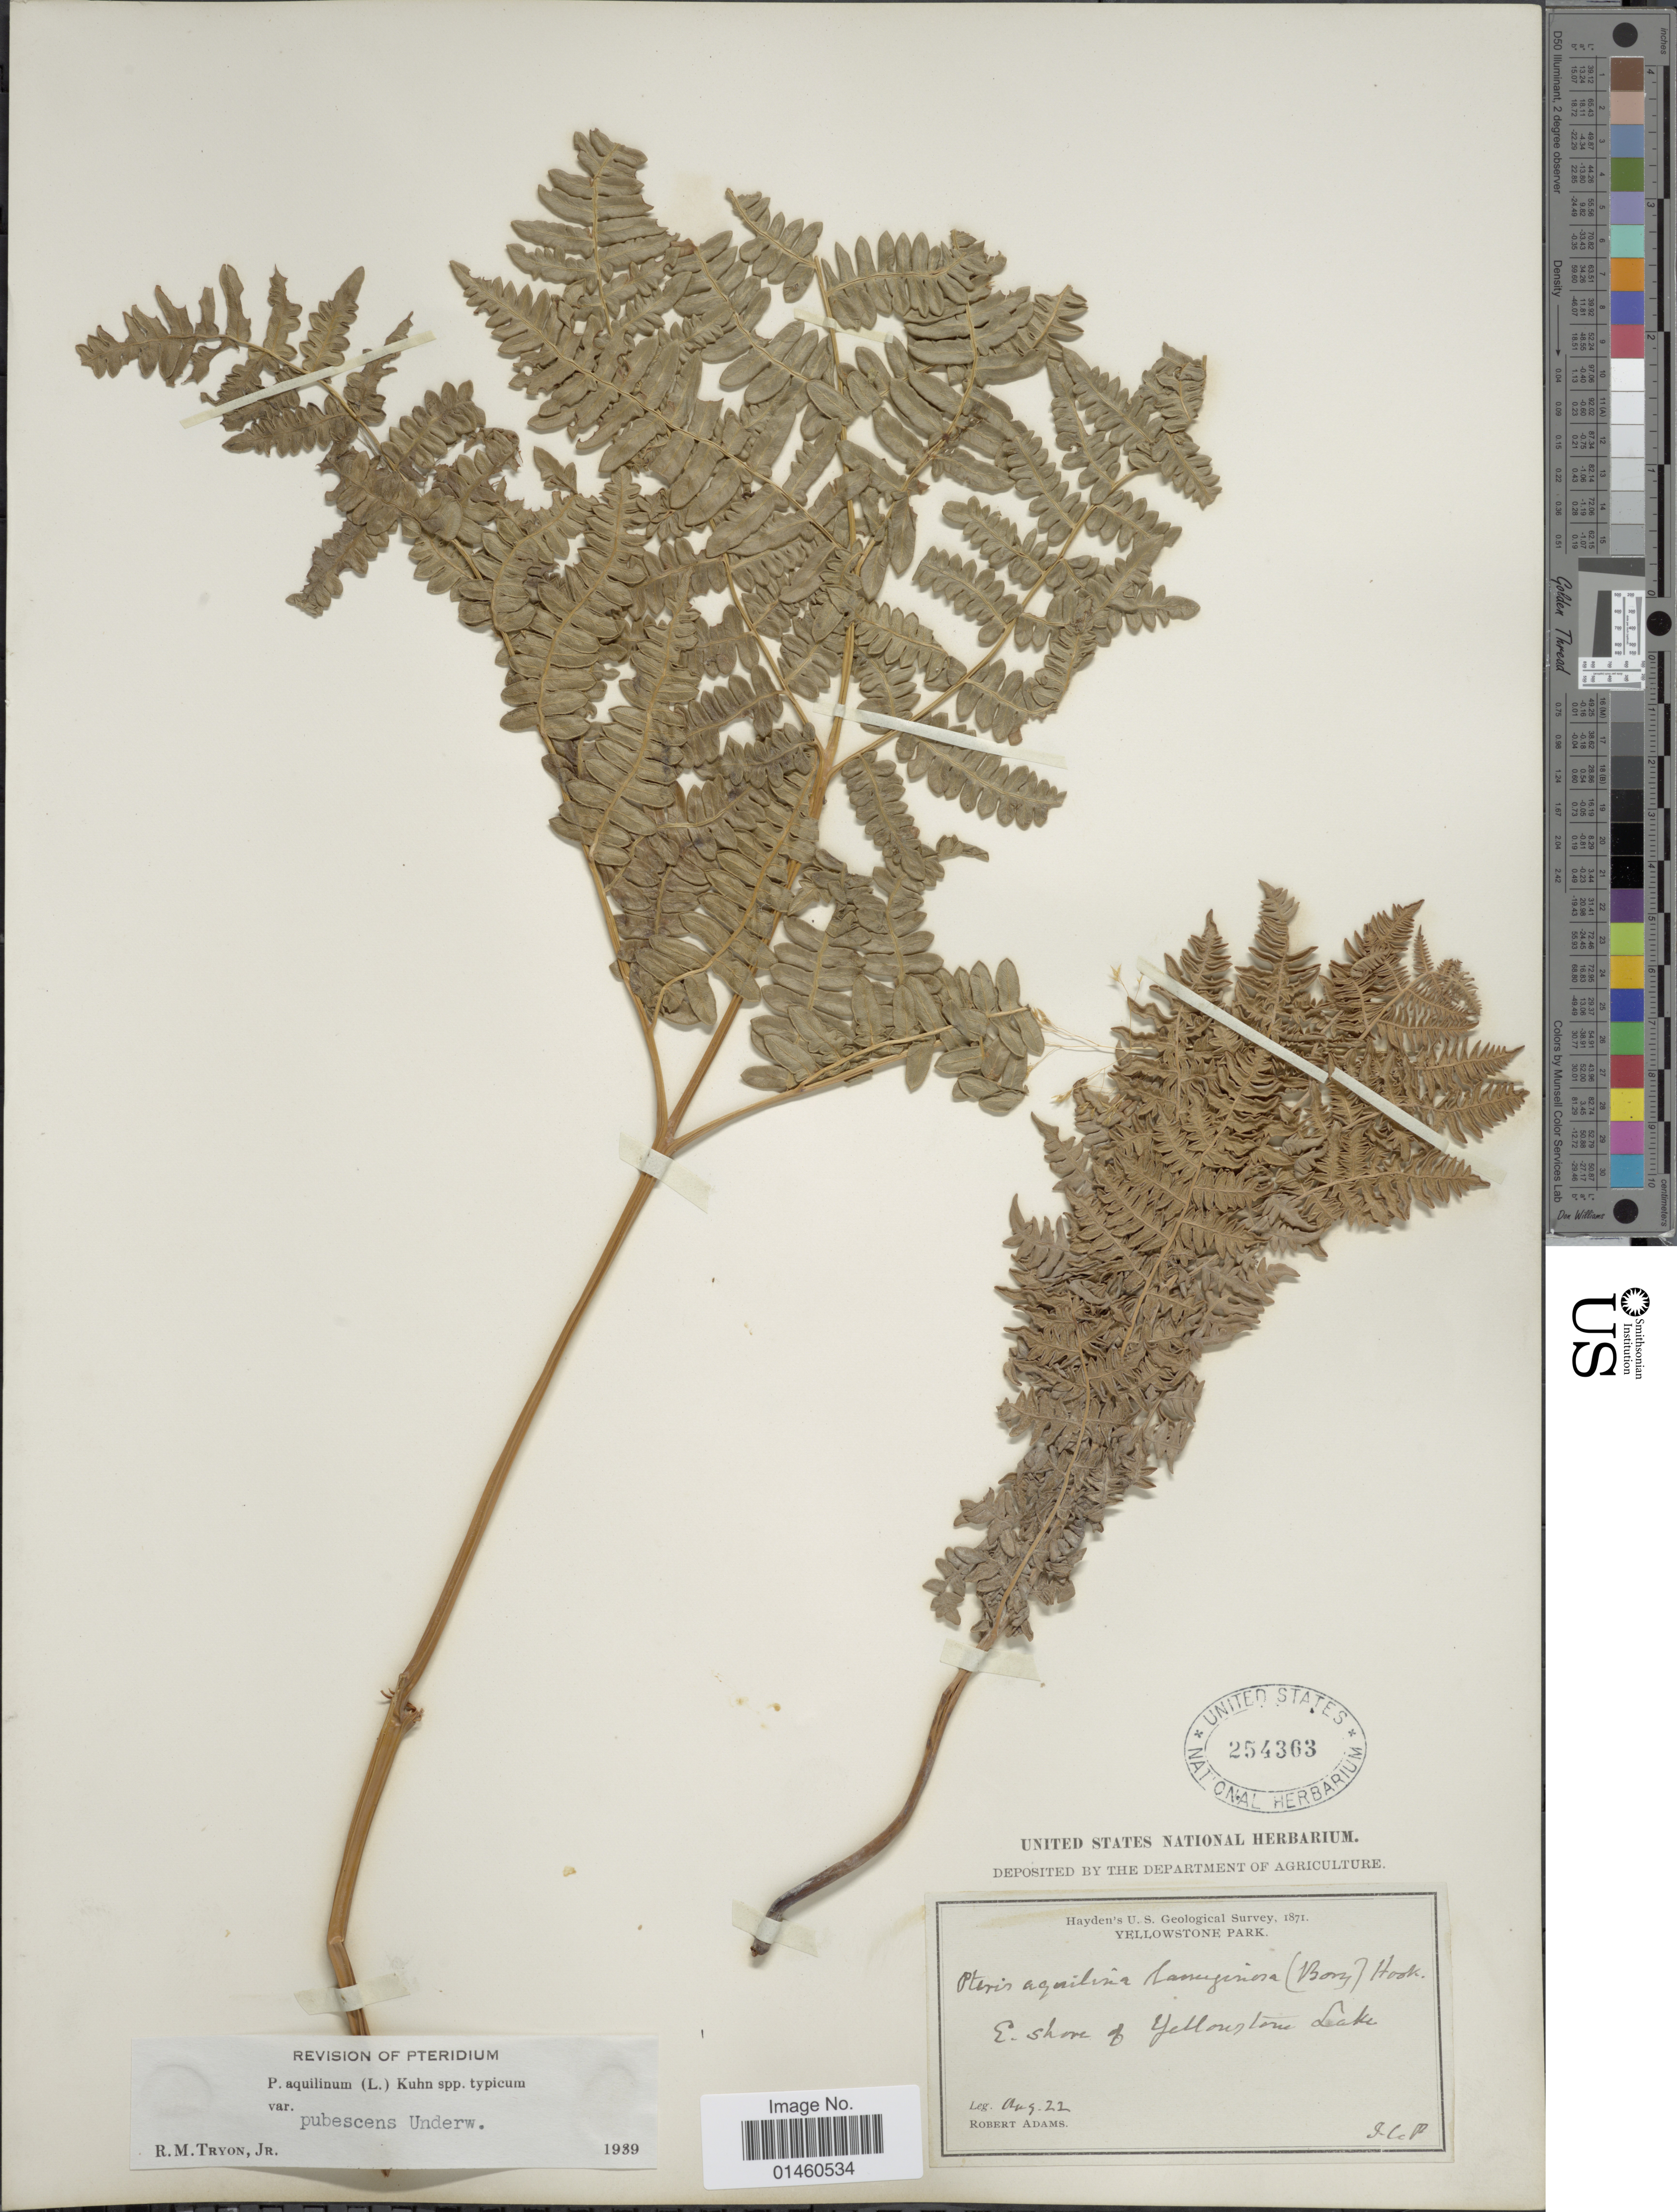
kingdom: Plantae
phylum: Tracheophyta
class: Polypodiopsida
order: Polypodiales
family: Dennstaedtiaceae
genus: Pteridium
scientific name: Pteridium pubescens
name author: (Underw.) Christenh.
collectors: R. Adams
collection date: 1871-08-22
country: United States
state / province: Wyoming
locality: Yellowstone Park, E. shore of Yellowstone Lake.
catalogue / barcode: US 254363